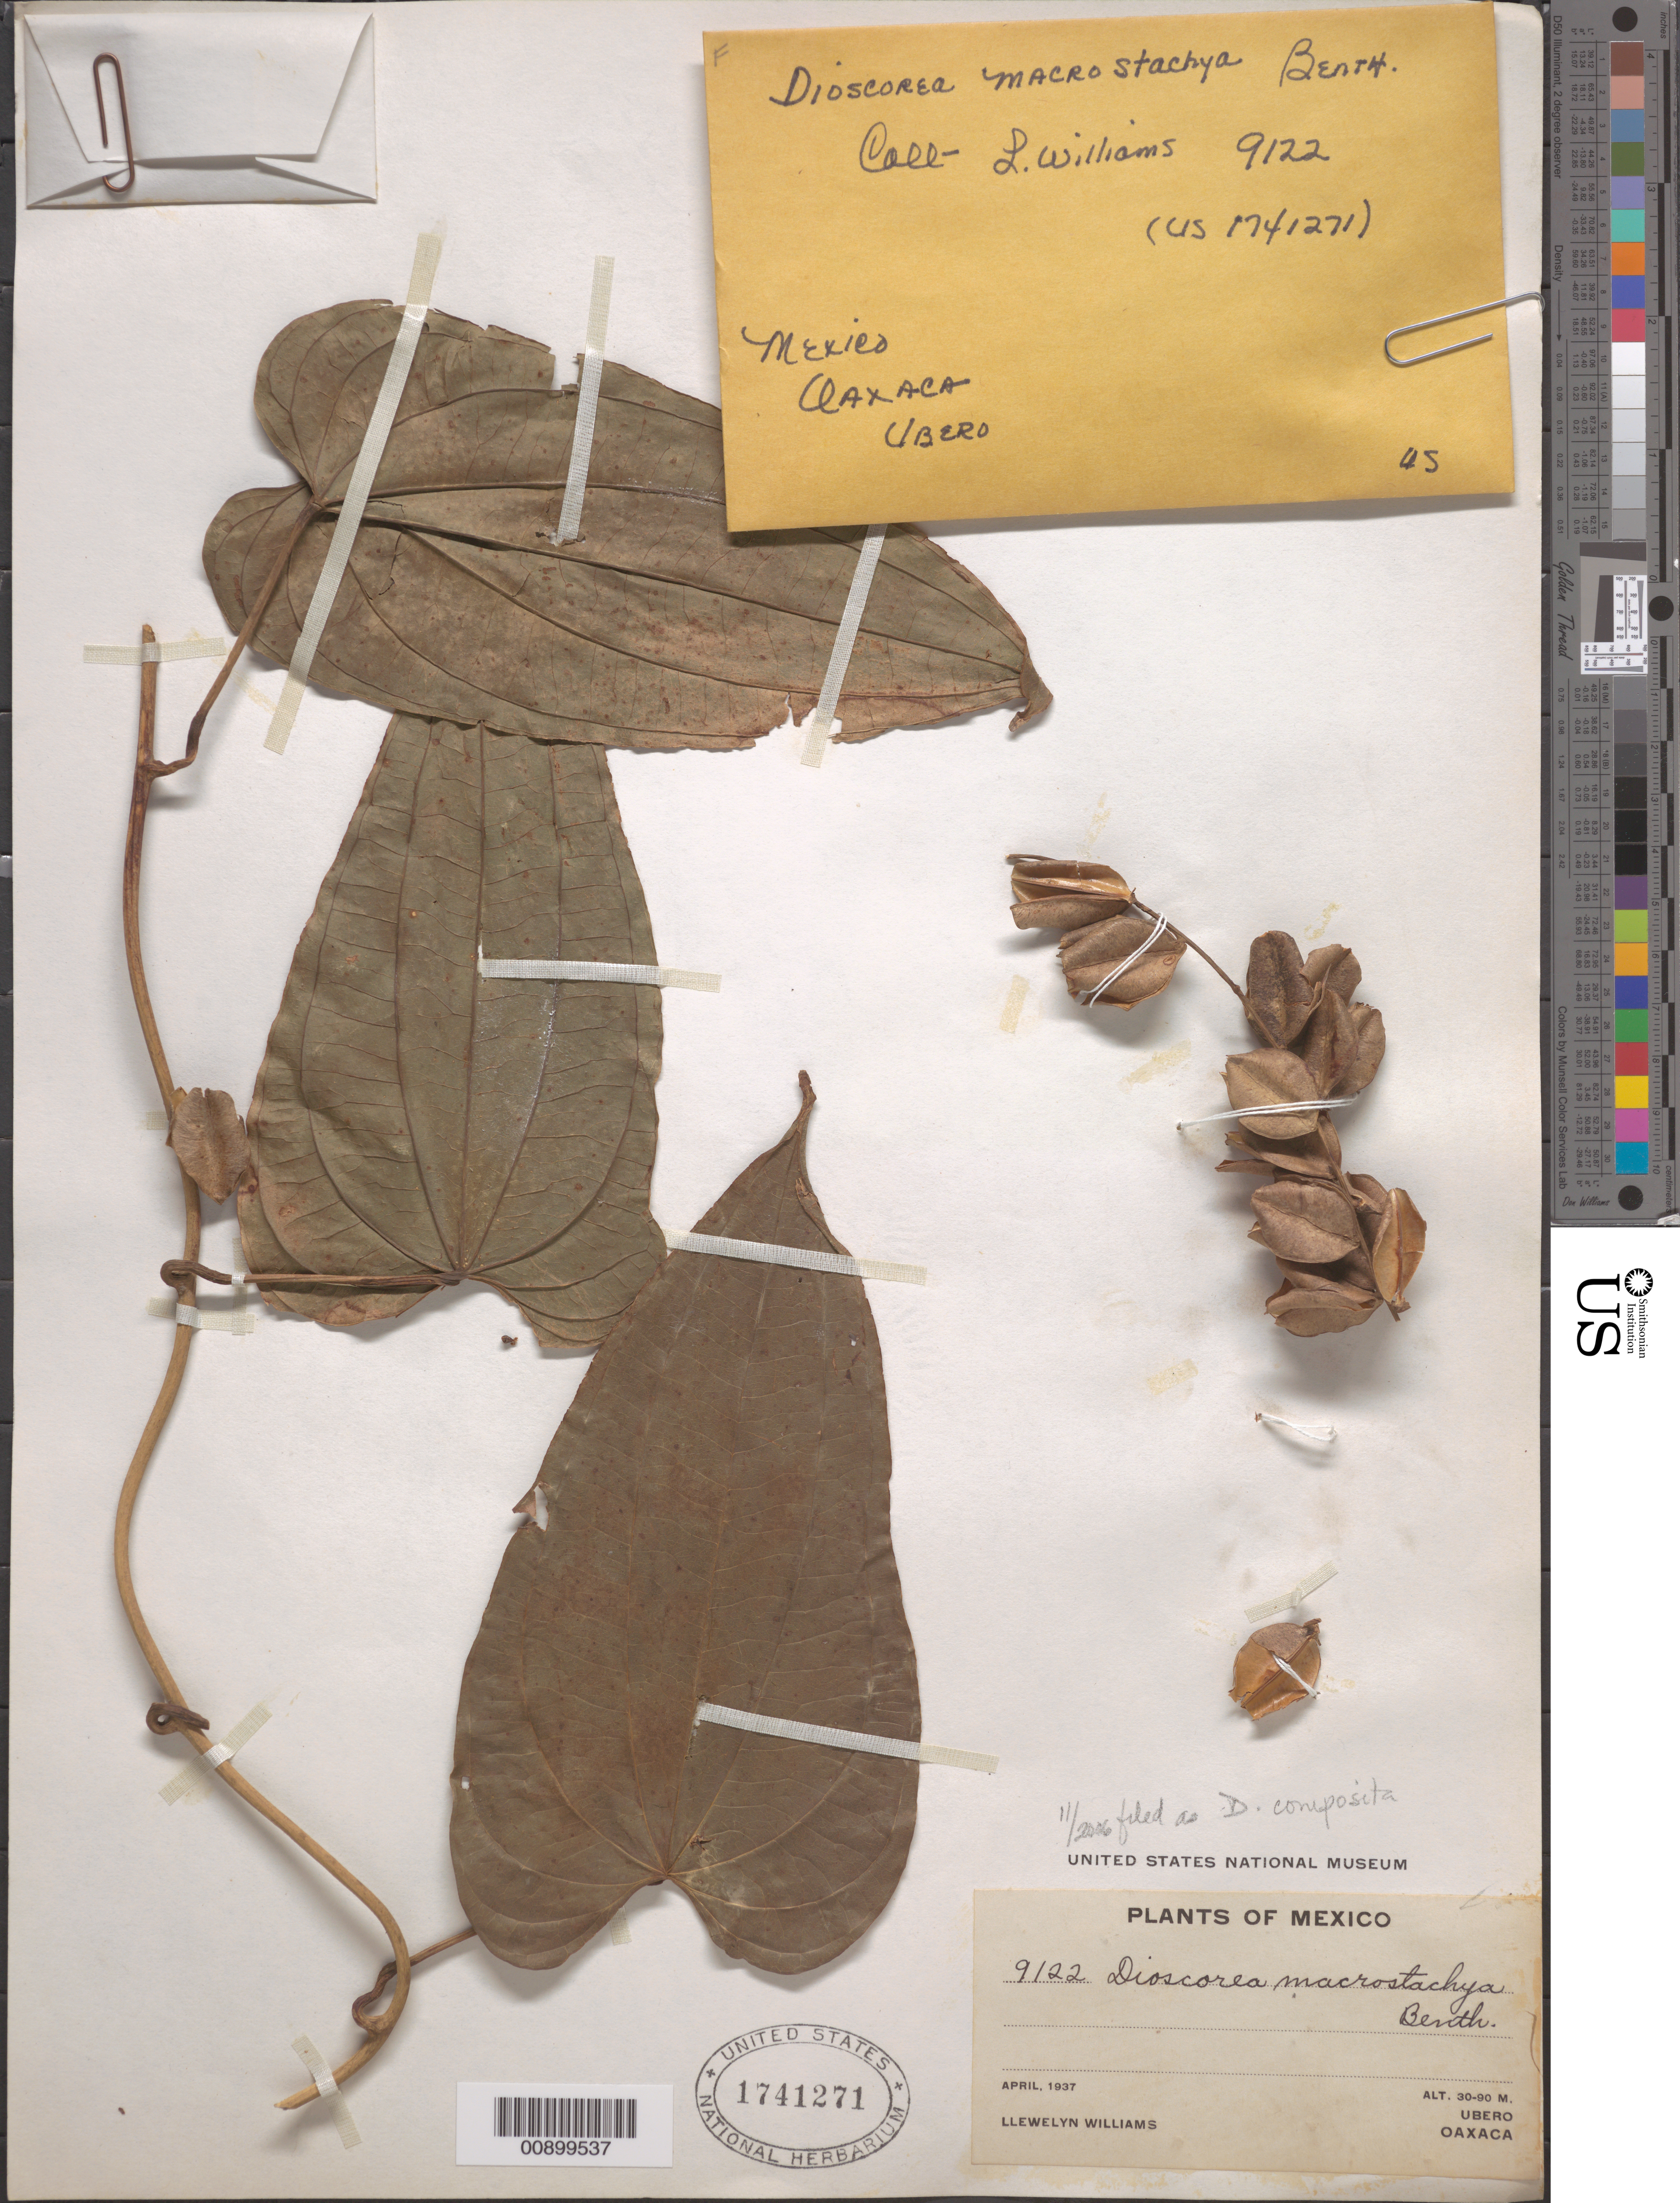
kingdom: Plantae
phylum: Tracheophyta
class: Liliopsida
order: Dioscoreales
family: Dioscoreaceae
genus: Dioscorea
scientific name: Dioscorea composita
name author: Hemsl.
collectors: L. Williams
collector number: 9122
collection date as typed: Apr 1937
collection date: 1937-04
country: Mexico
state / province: Oaxaca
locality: Ubero, Oaxaca.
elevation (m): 90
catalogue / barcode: US 1741271